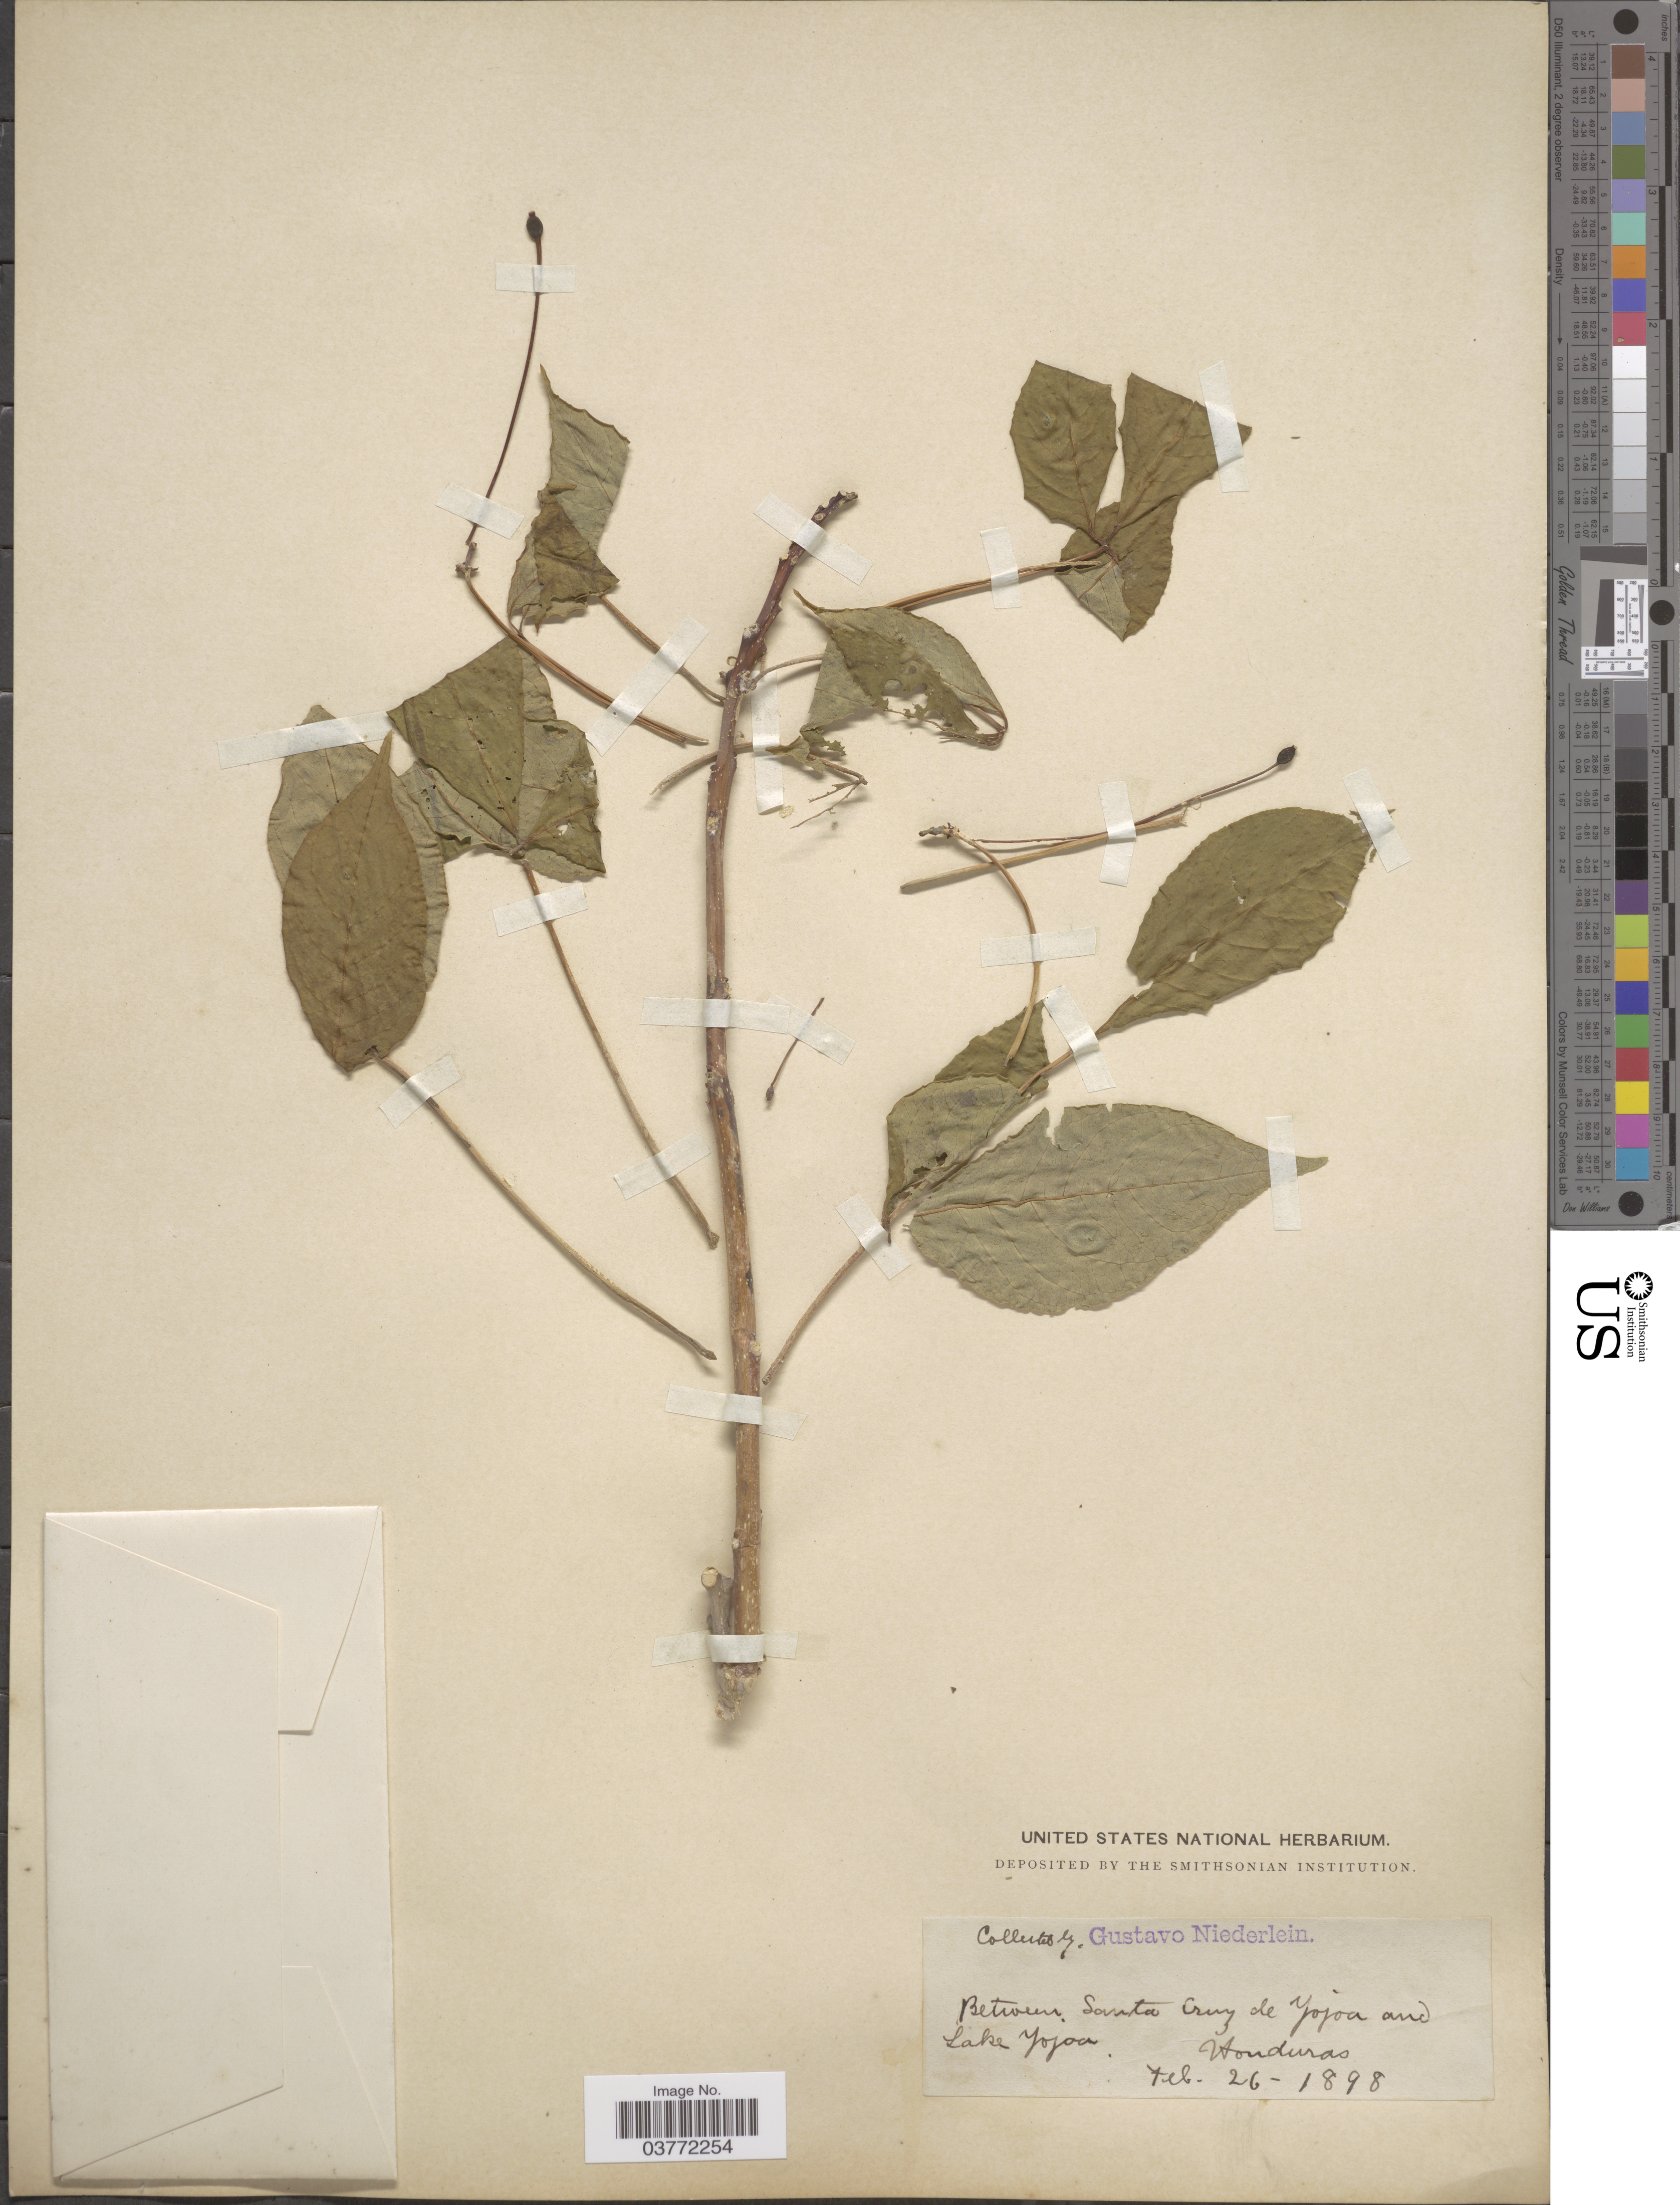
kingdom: Plantae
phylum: Tracheophyta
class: Magnoliopsida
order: Brassicales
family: Capparaceae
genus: Crateva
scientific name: Crateva tapia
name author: L.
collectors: G. Niederlein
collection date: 1898-02-26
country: Honduras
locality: Between Santa Cruz de Yojoa and Lake Yojoa.